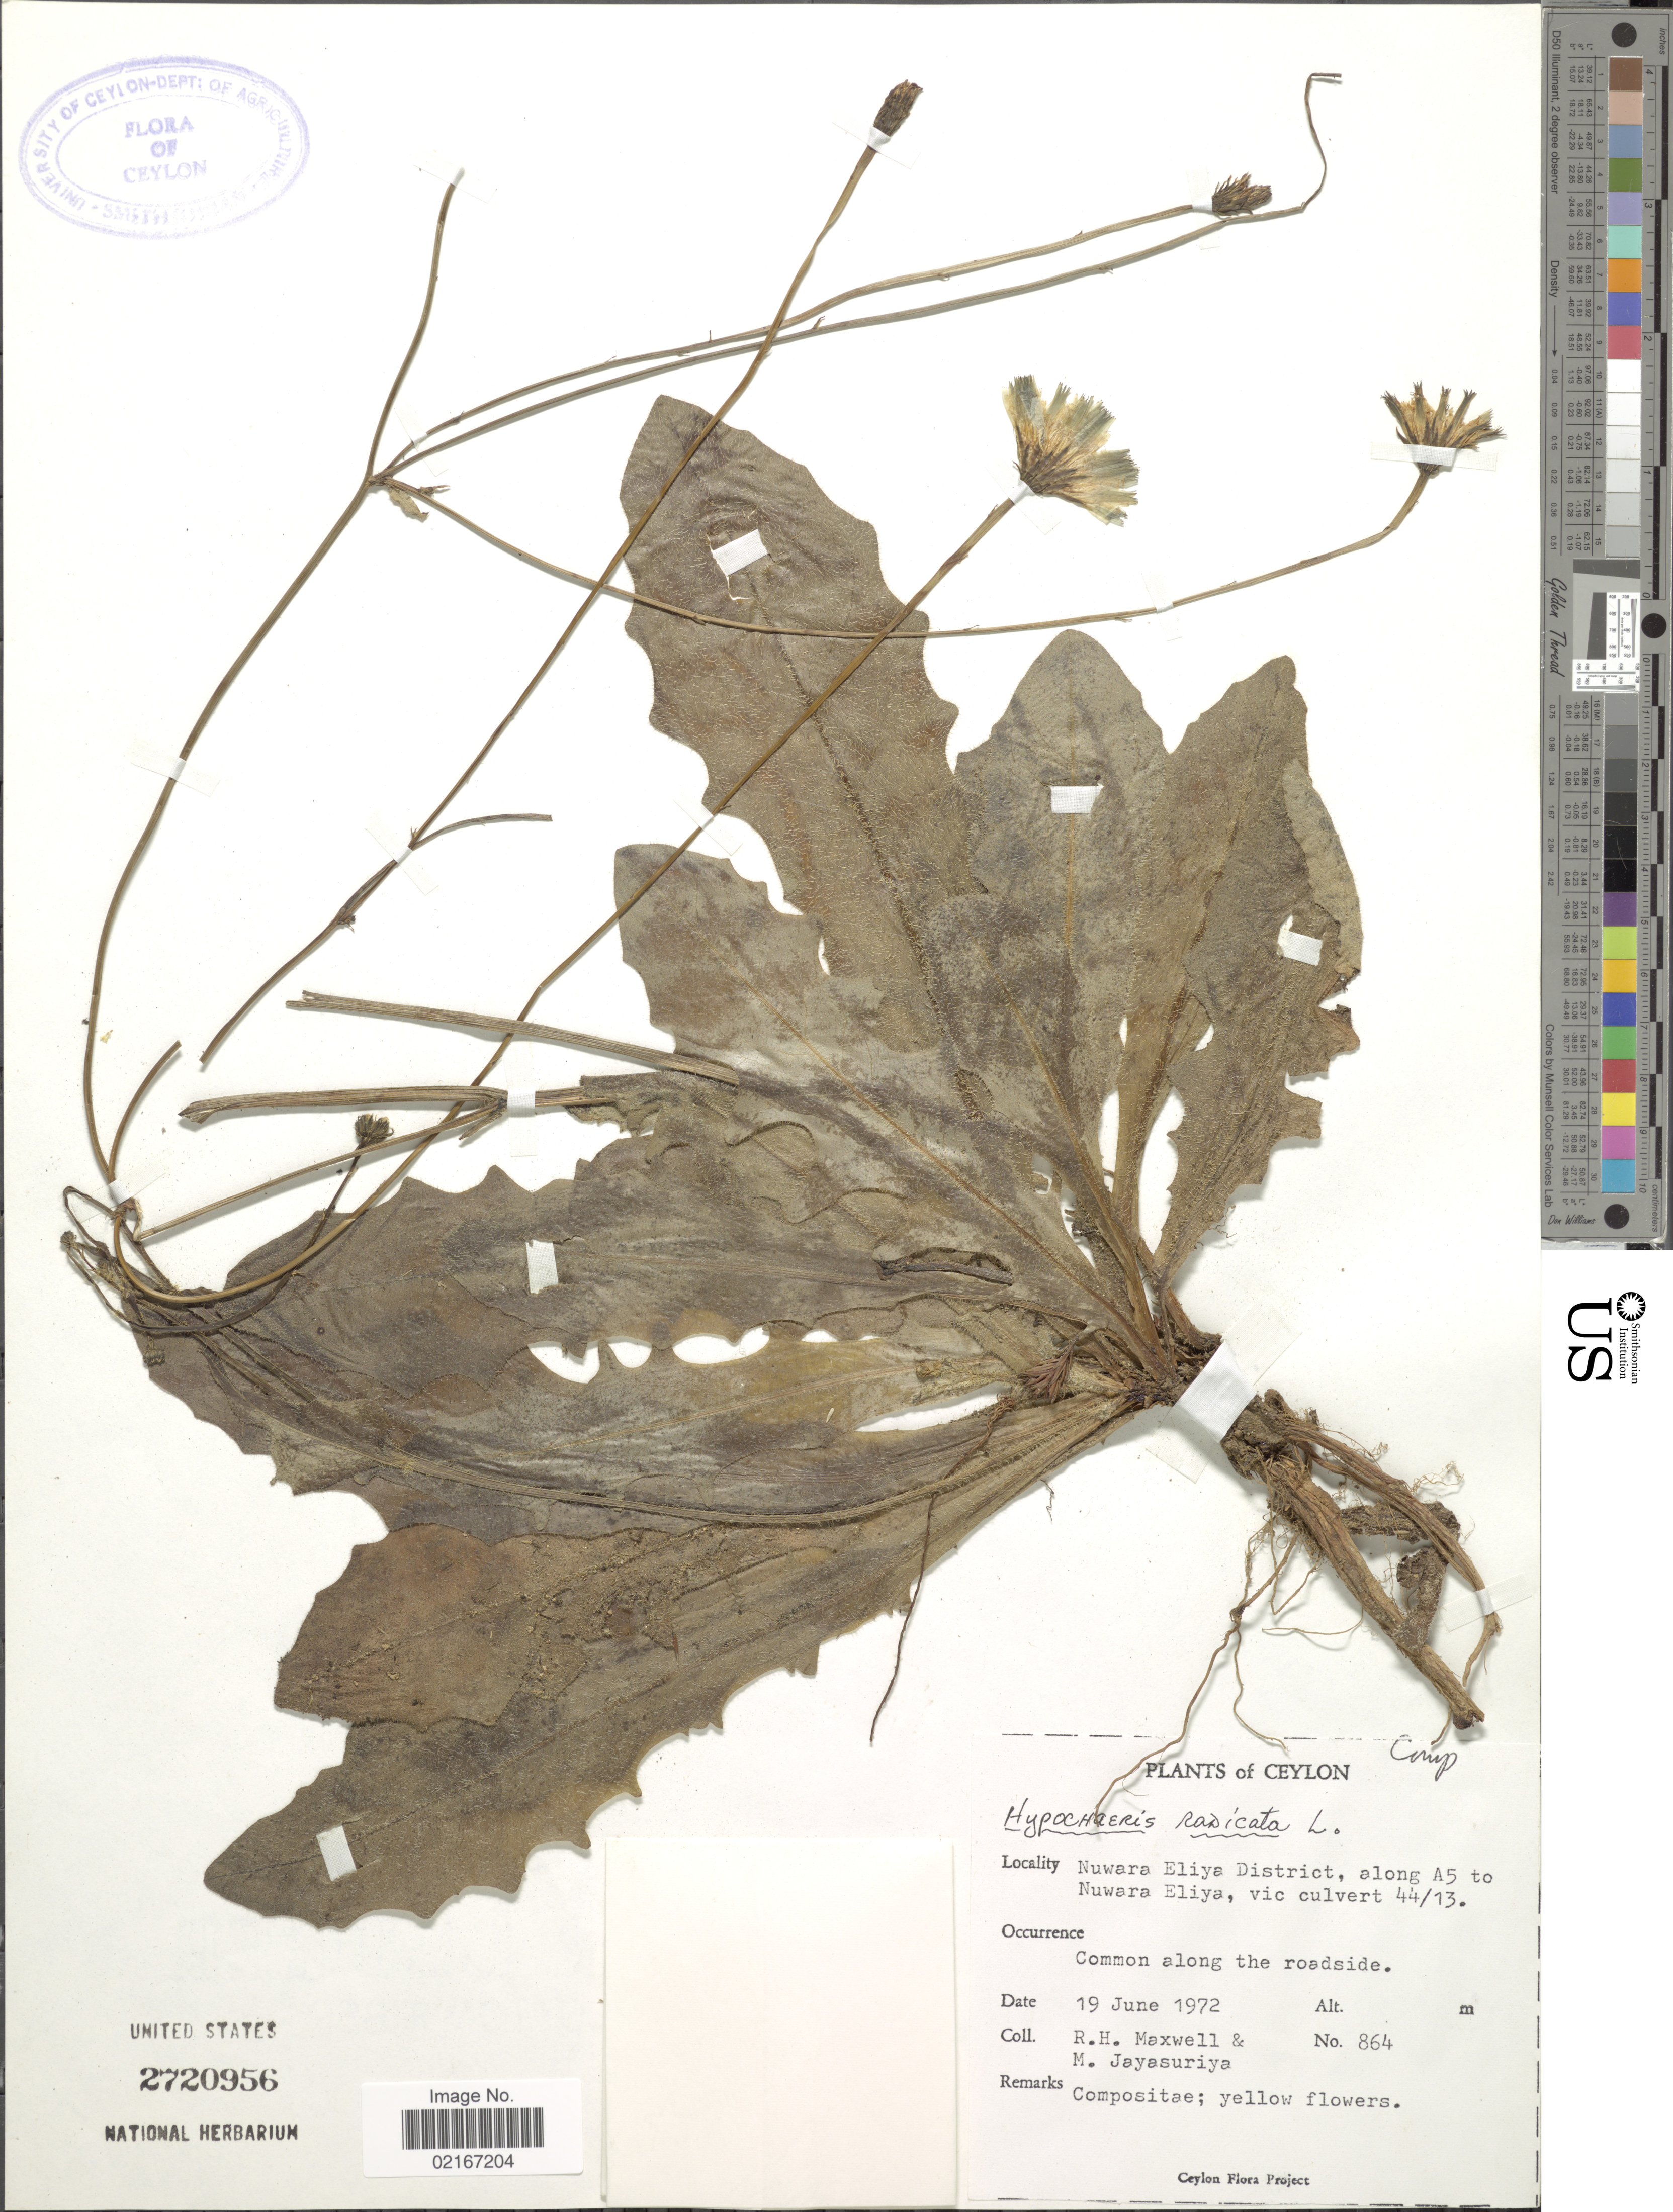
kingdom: Plantae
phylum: Tracheophyta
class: Magnoliopsida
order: Asterales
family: Asteraceae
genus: Hypochaeris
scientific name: Hypochaeris radicata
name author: L.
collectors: R. Maxwell & M. Jayasuriya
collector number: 864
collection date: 1972-06-19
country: Sri Lanka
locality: Ceylon, Nuwara Eliya District, along A5 to Nuwara Eliya, vic culvert 44/13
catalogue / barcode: US 2720956